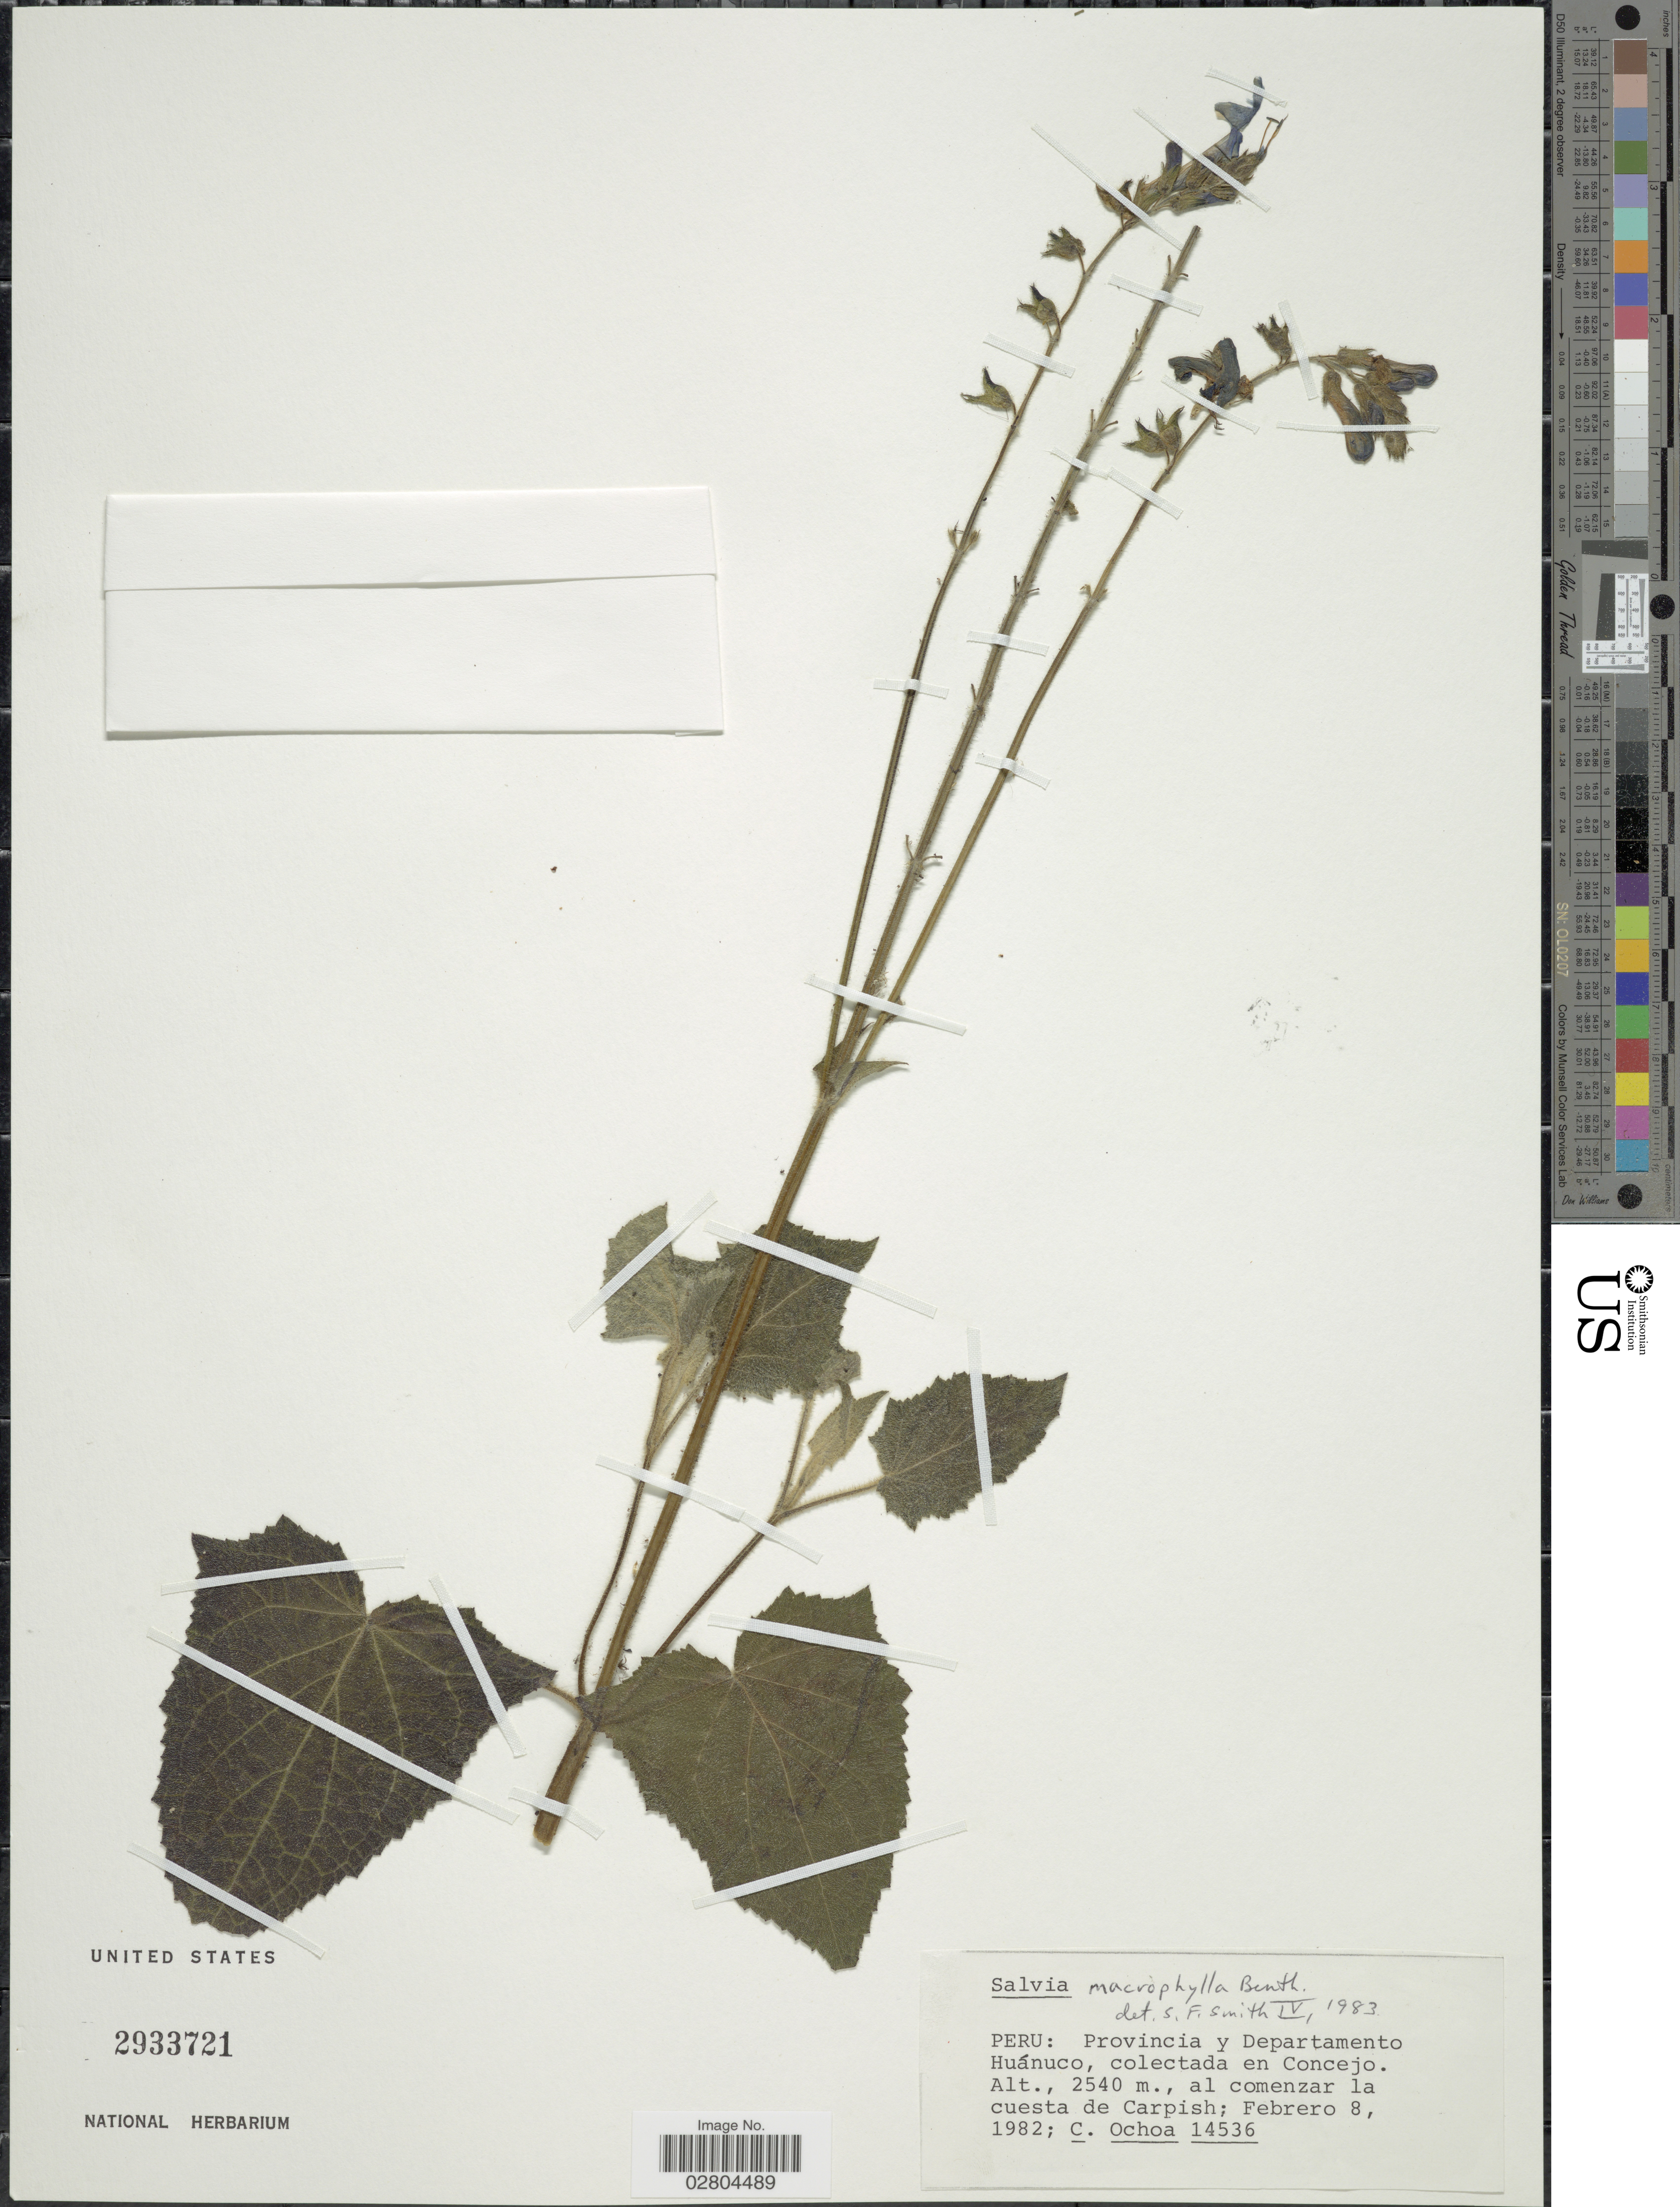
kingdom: Plantae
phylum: Tracheophyta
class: Magnoliopsida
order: Lamiales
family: Lamiaceae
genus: Salvia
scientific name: Salvia macrophylla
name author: Benth.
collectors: C. Ochoa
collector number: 14536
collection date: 1982-02-08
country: Peru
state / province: Huánuco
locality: Provincia y Departamento Huánaco, colectada en Concejo. al comenzar la cuesta de Carpish.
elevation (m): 2540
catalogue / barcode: US 2933721